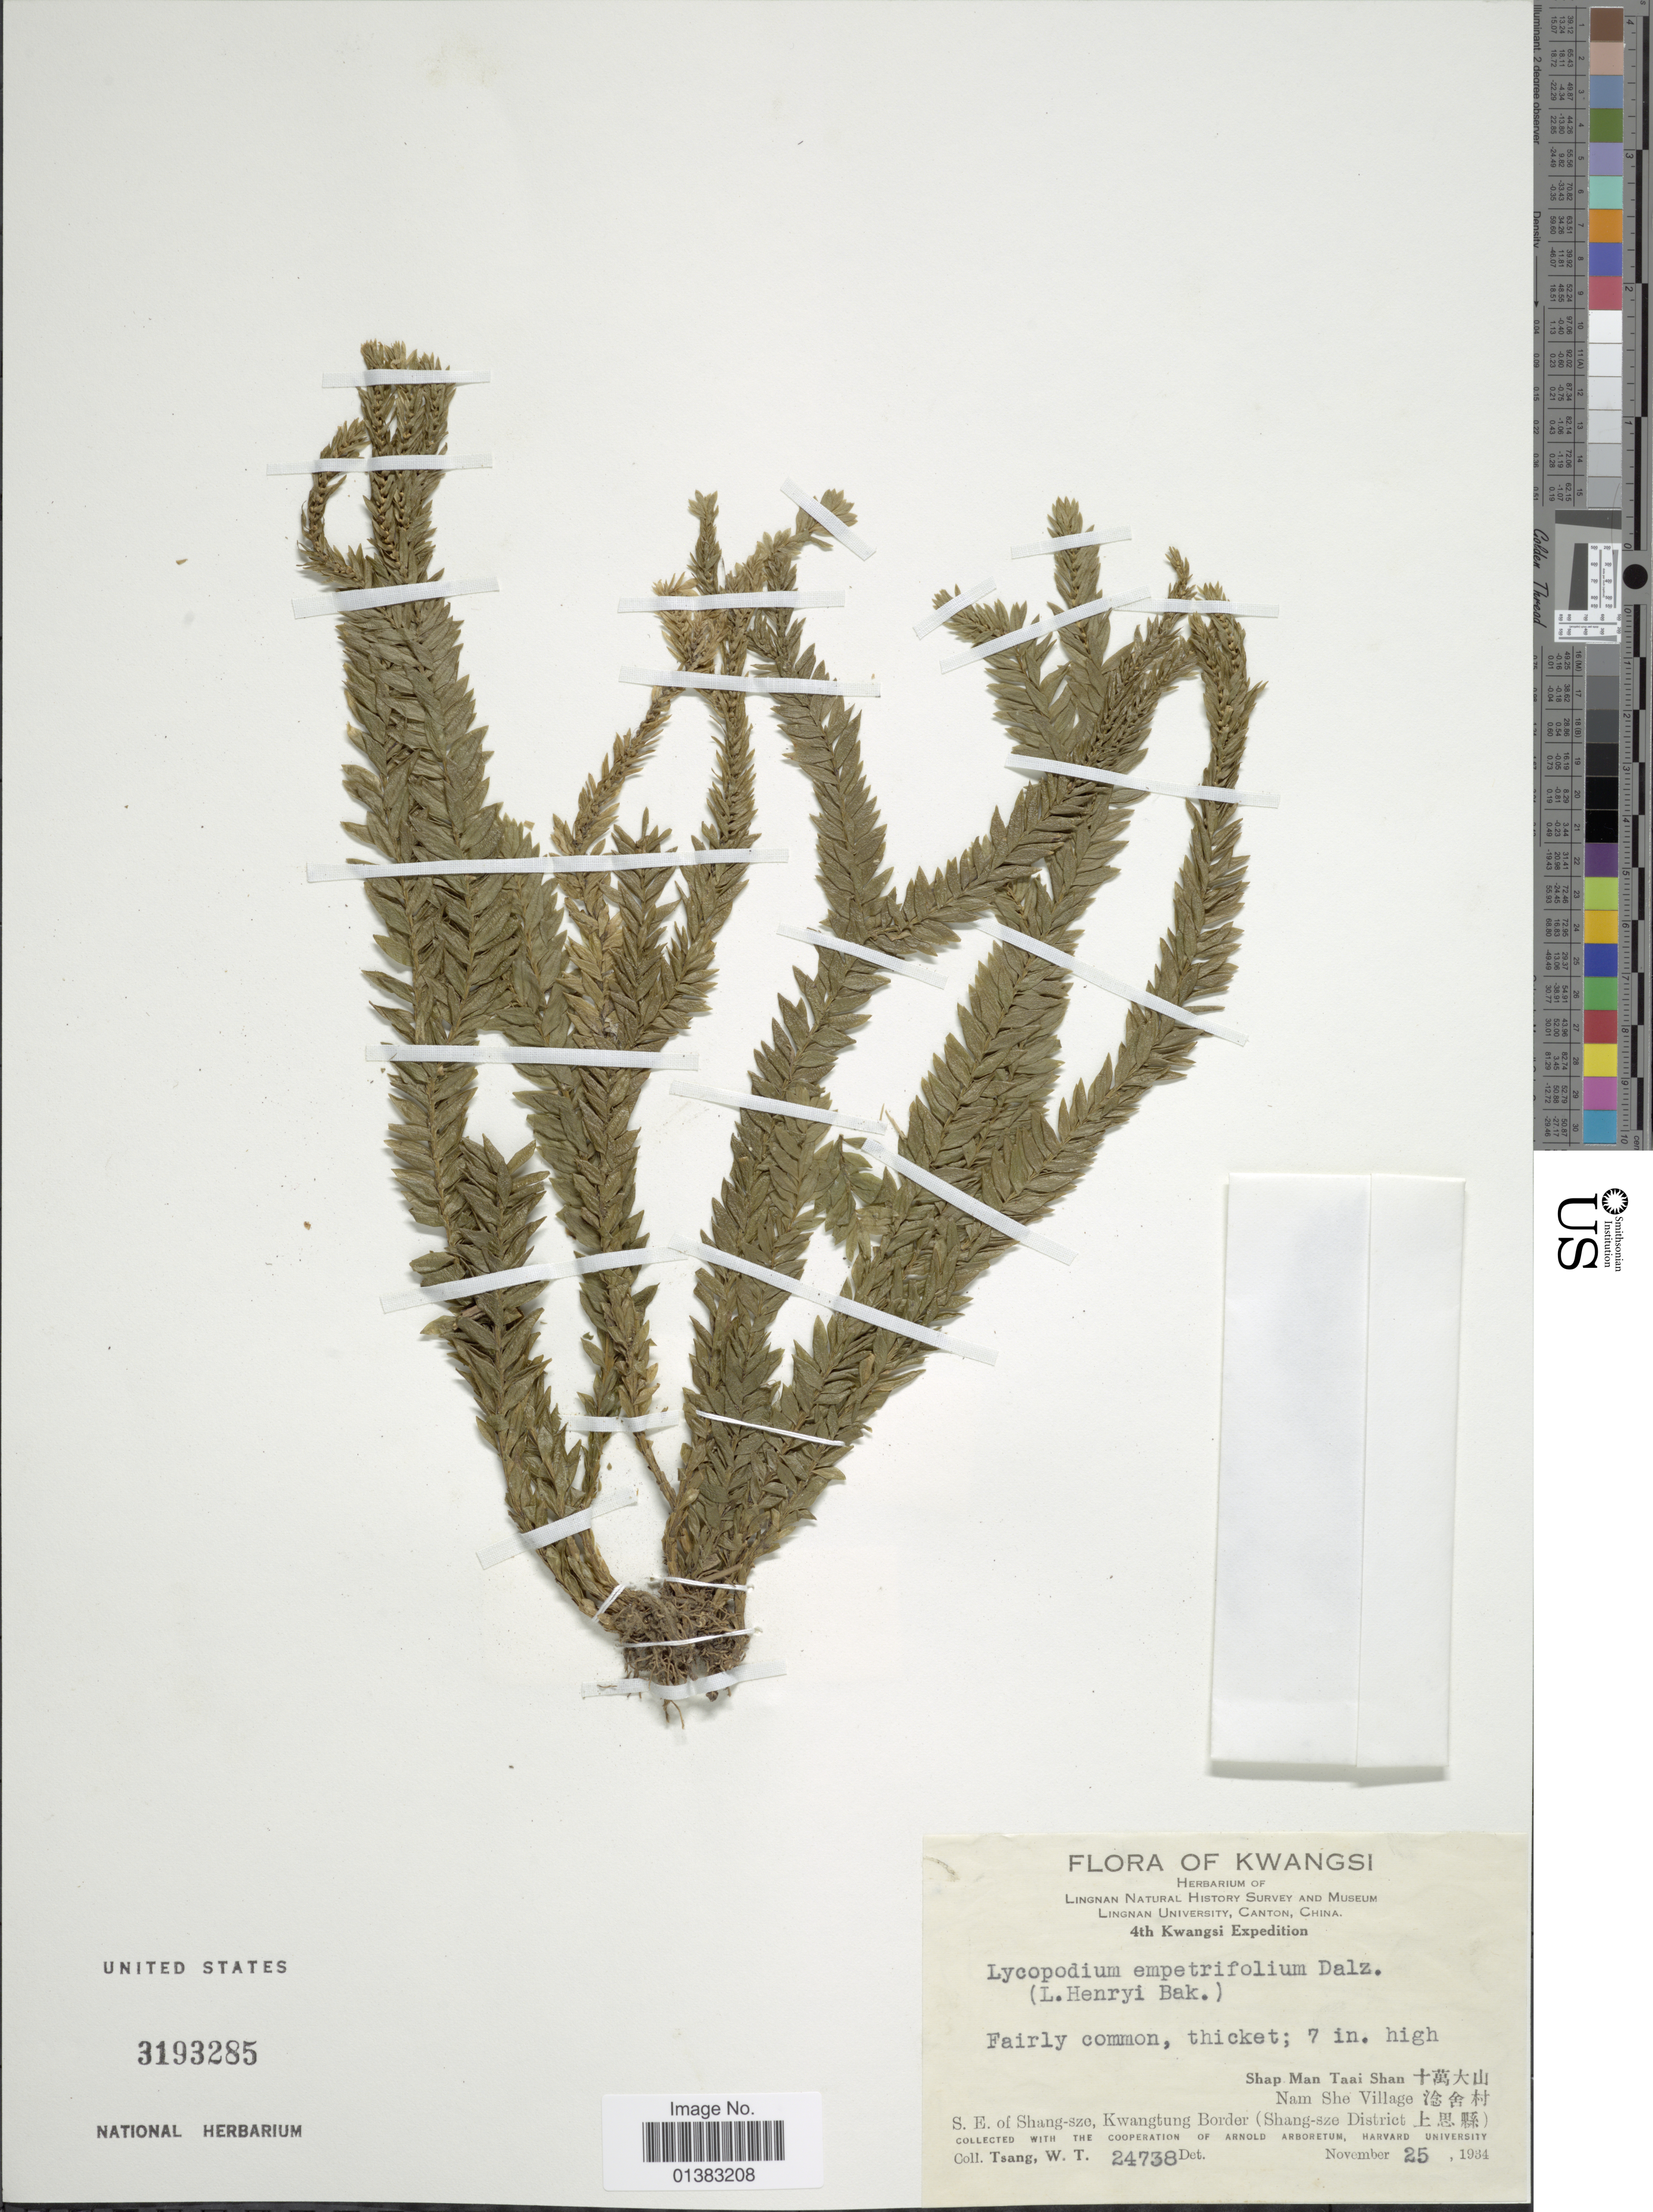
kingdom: Plantae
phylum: Tracheophyta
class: Lycopodiopsida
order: Lycopodiales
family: Lycopodiaceae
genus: Phlegmariurus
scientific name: Phlegmariurus fordii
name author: (Baker) Ching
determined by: Field, A. R.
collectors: W. T. Tsang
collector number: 24738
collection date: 1934-11-25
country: China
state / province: Guangxi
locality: Kwangsi. Shap Man Taai Shan X, Nam She Village X, S.E. of Shang-sze, Kwangtung Border (Shang-sze District X)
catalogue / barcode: US 3193285